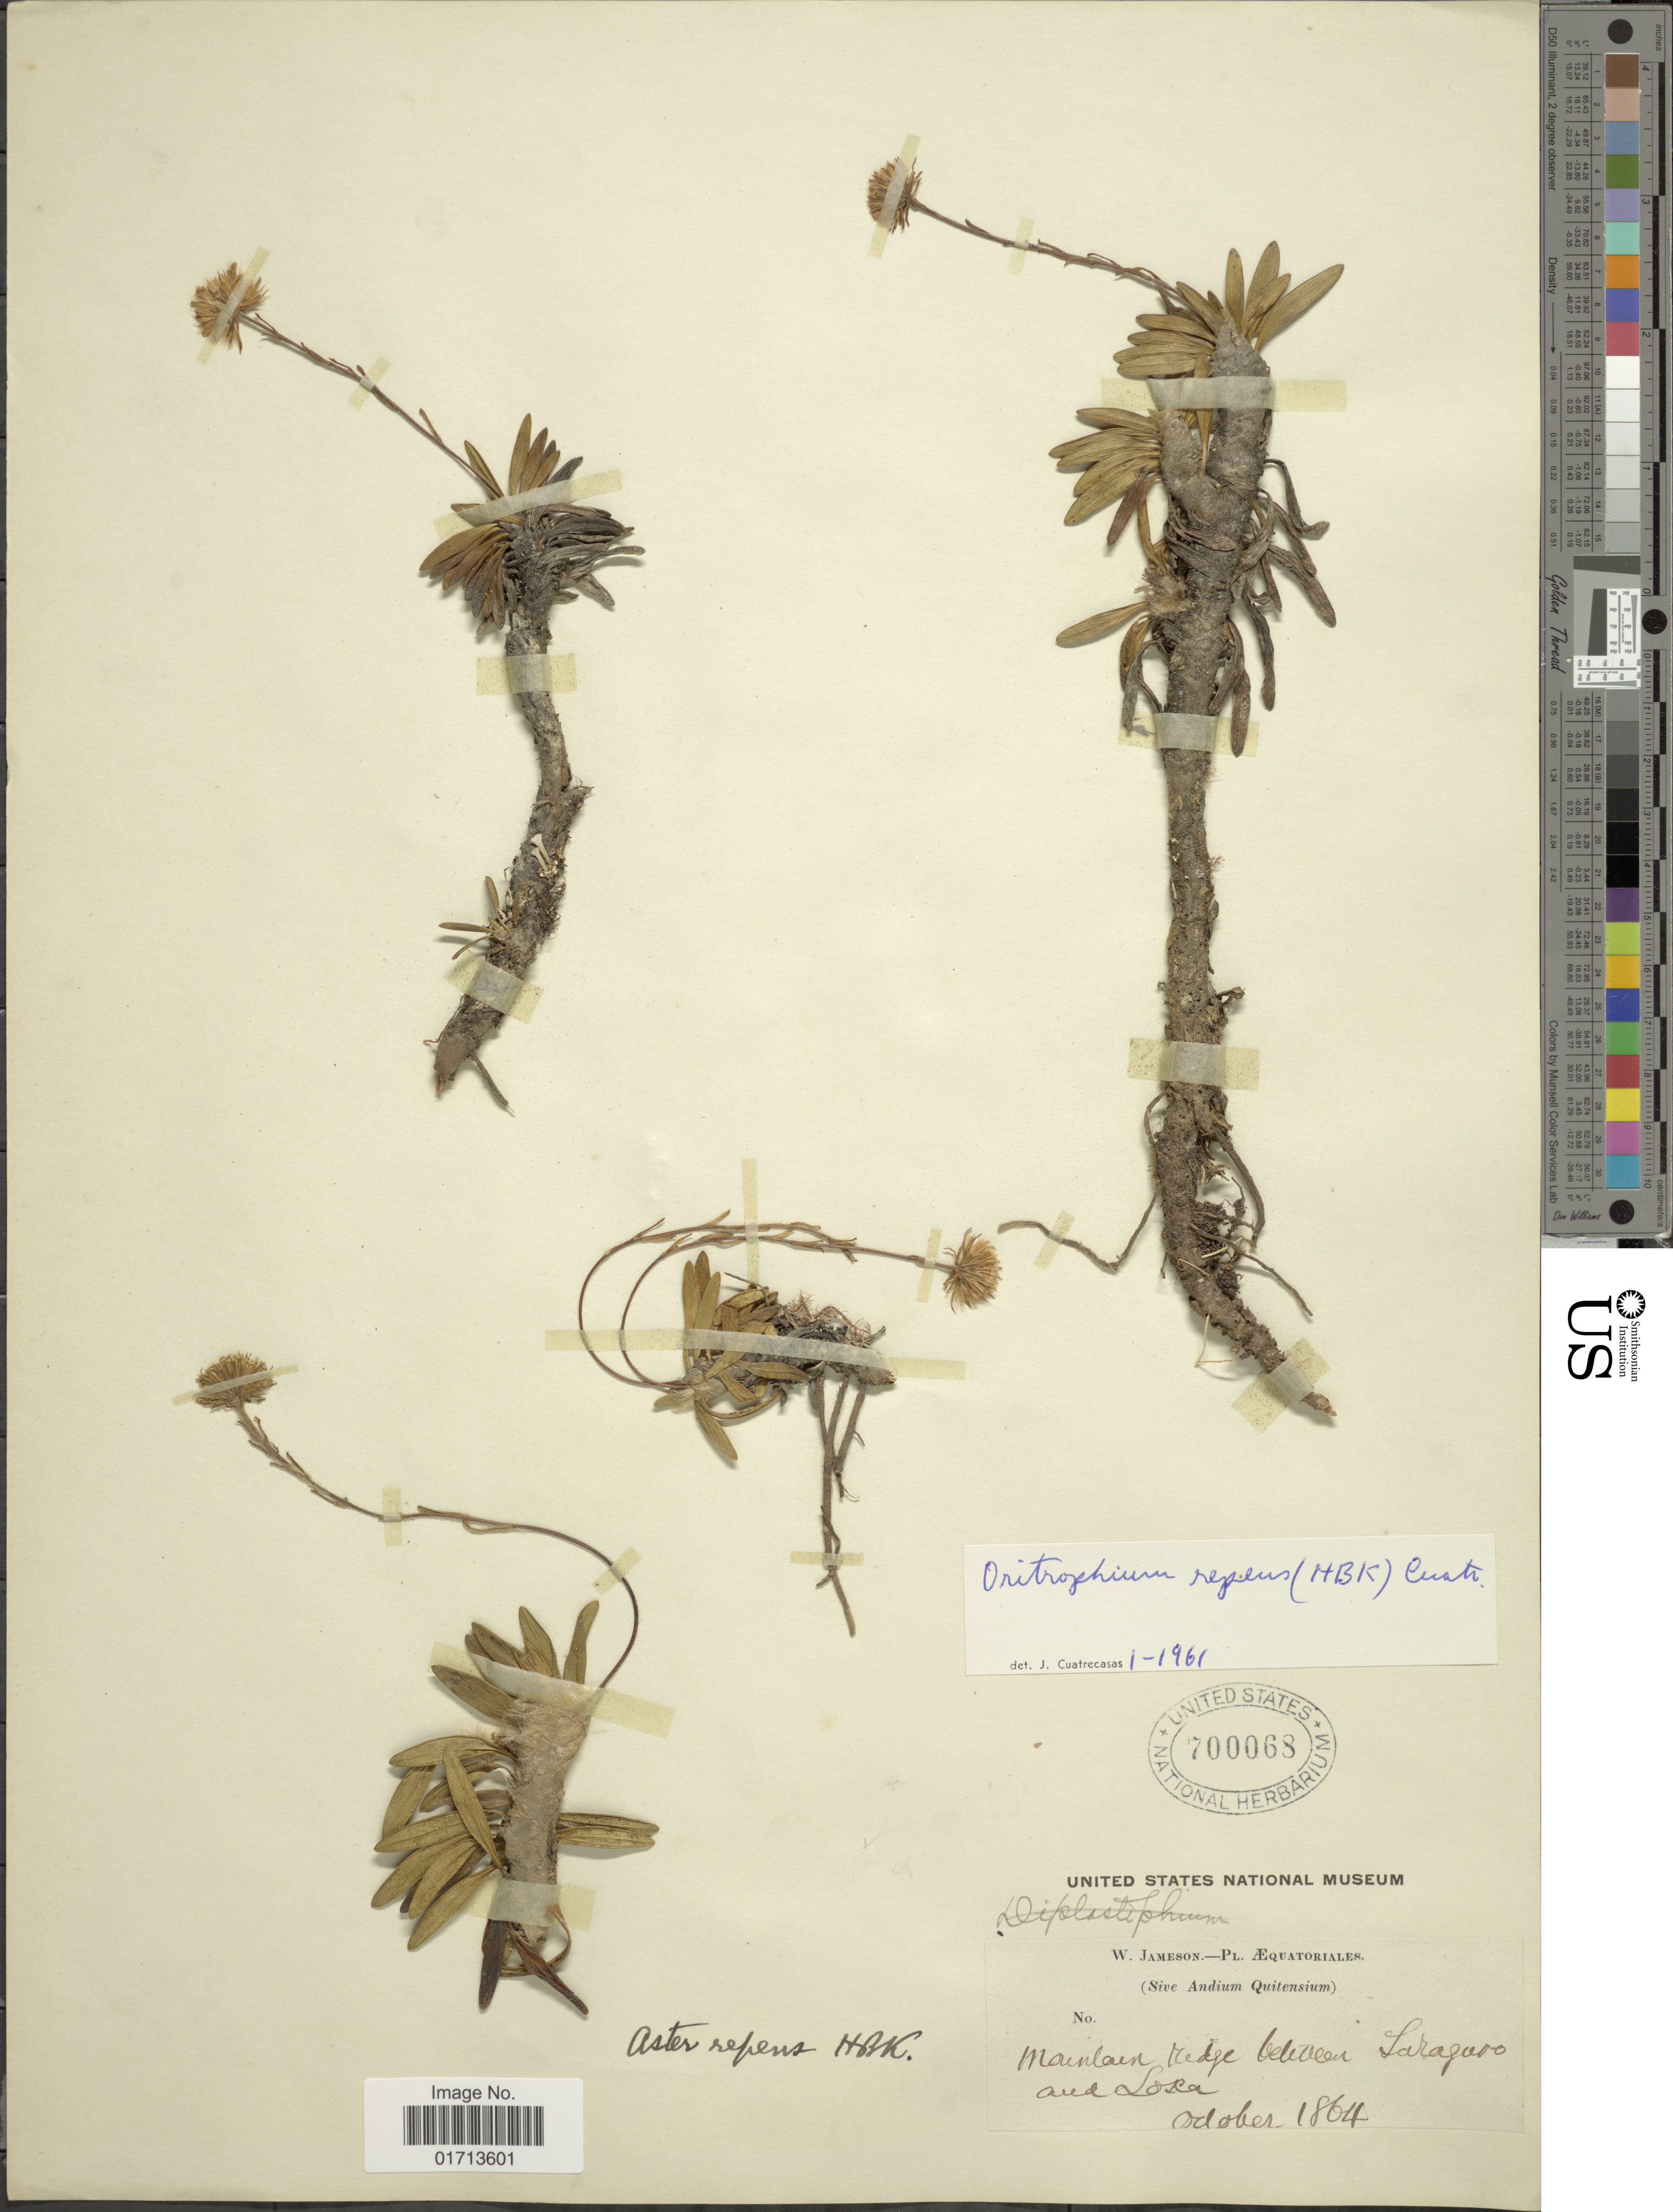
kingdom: Plantae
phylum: Tracheophyta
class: Magnoliopsida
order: Asterales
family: Asteraceae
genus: Oritrophium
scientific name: Oritrophium repens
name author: (Kunth) Cuatrec.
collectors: W. Jameson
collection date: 1964-10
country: Ecuador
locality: Equatoriales, maintain edge between Laragaro aud Lora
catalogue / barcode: US 700068